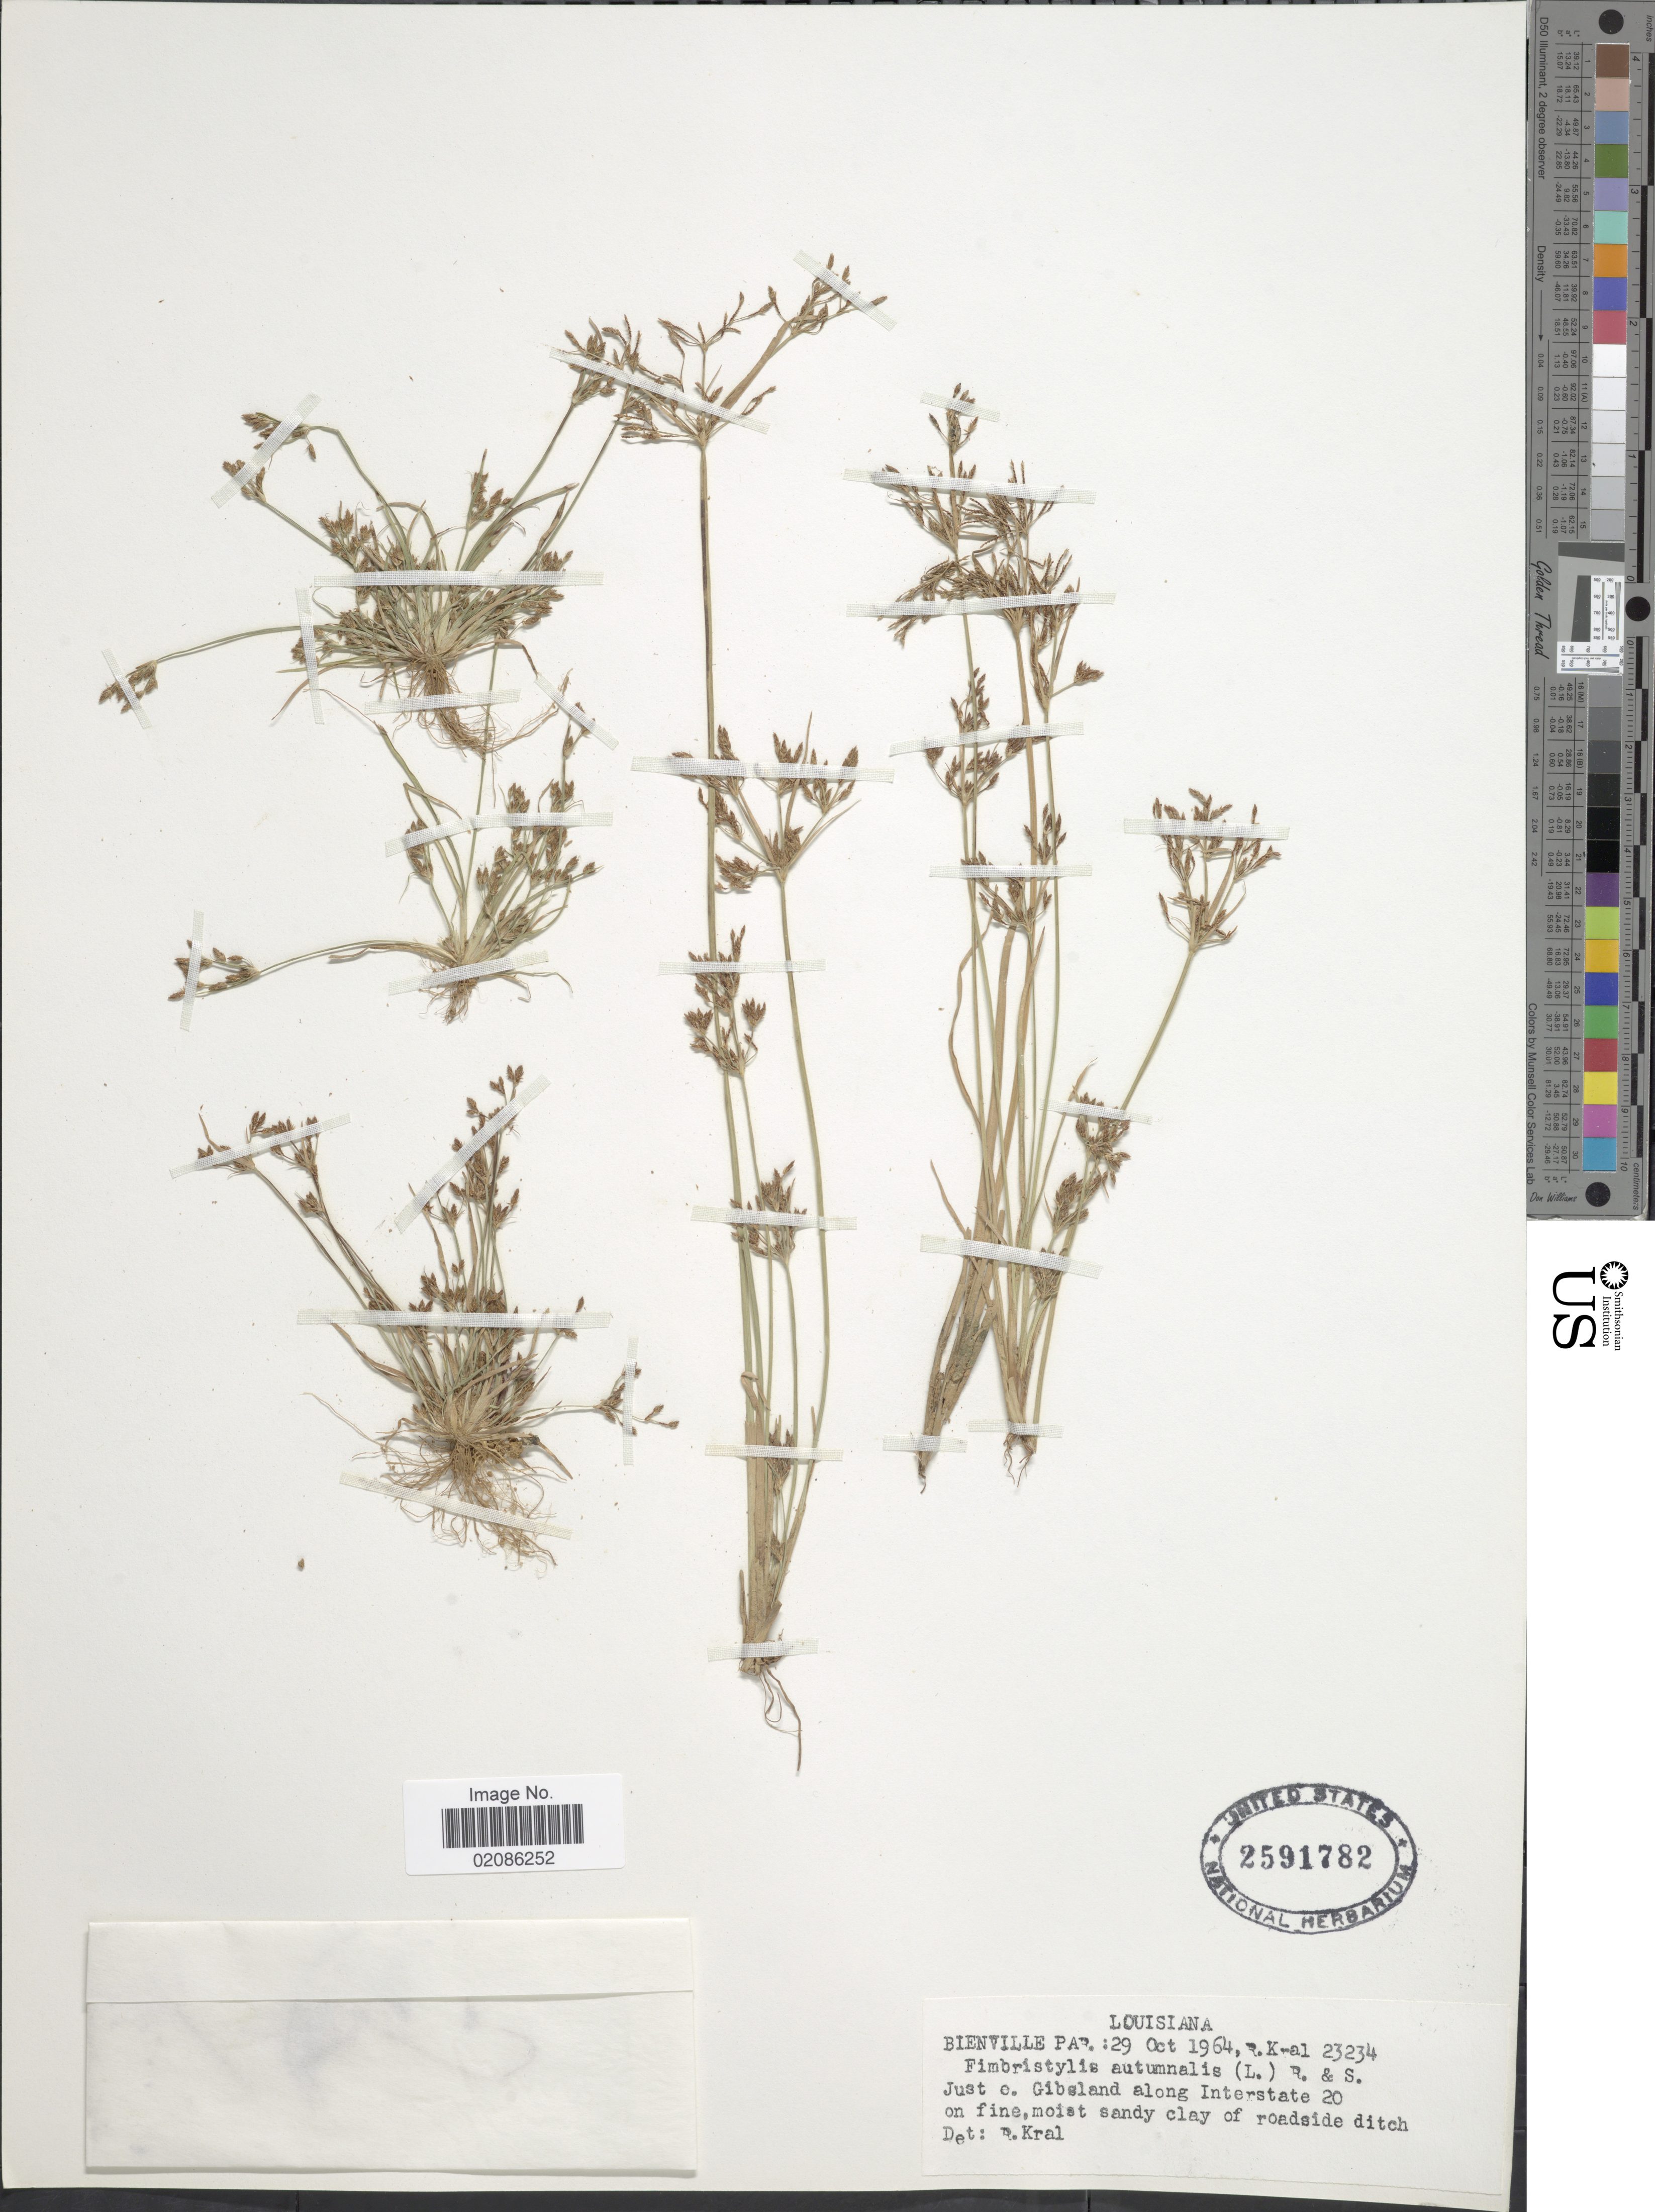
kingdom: Plantae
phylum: Tracheophyta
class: Liliopsida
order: Poales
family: Cyperaceae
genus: Fimbristylis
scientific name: Fimbristylis autumnalis (L.) Roem. & Schult.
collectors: R. Kral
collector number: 23234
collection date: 1964-10-29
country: United States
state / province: Louisiana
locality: Bienville Par; Just e. Gibsland along Interstate 20 on fine, on moist sandy clay of roadside ditch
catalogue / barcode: US 2591782